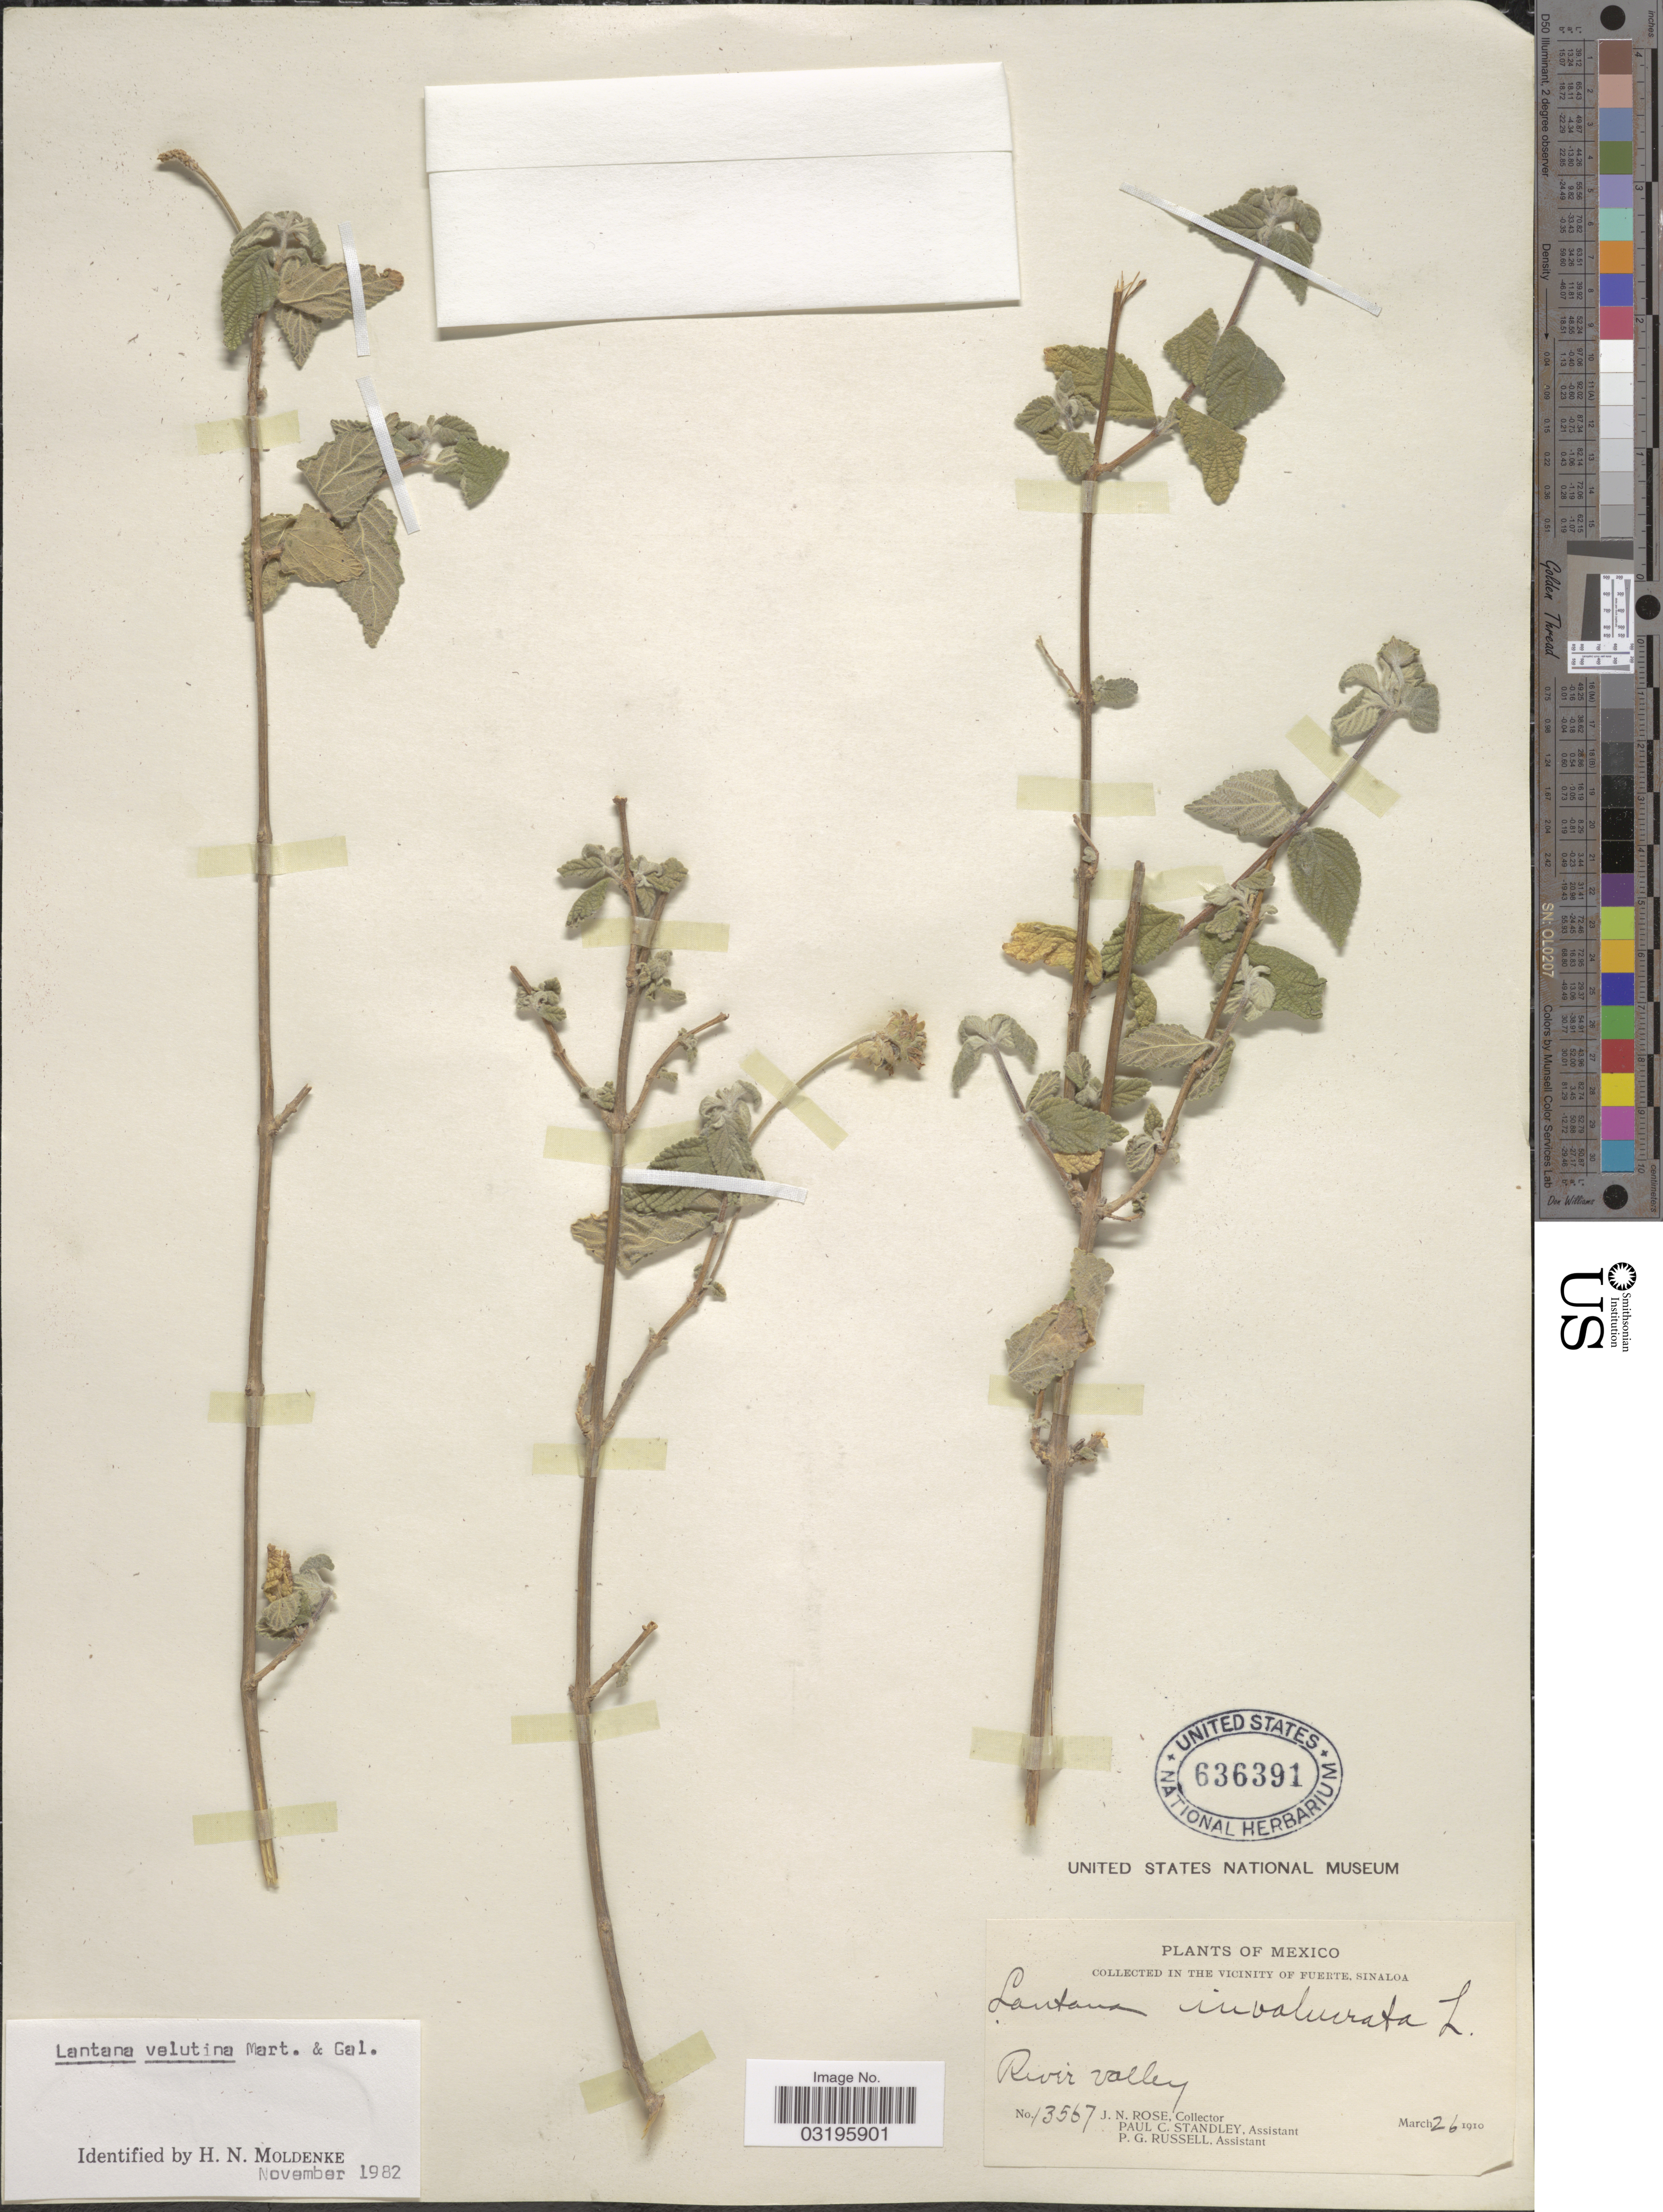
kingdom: Plantae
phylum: Tracheophyta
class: Magnoliopsida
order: Lamiales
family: Verbenaceae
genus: Lantana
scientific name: Lantana velutina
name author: M. Martens & Galeotti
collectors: J. N. Rose, P. C. Standley & P. G. Russell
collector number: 13567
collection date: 1910-03-26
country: Mexico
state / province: Sinaloa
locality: In the Vicinity of Fuerte. River valley.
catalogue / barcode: US 536391